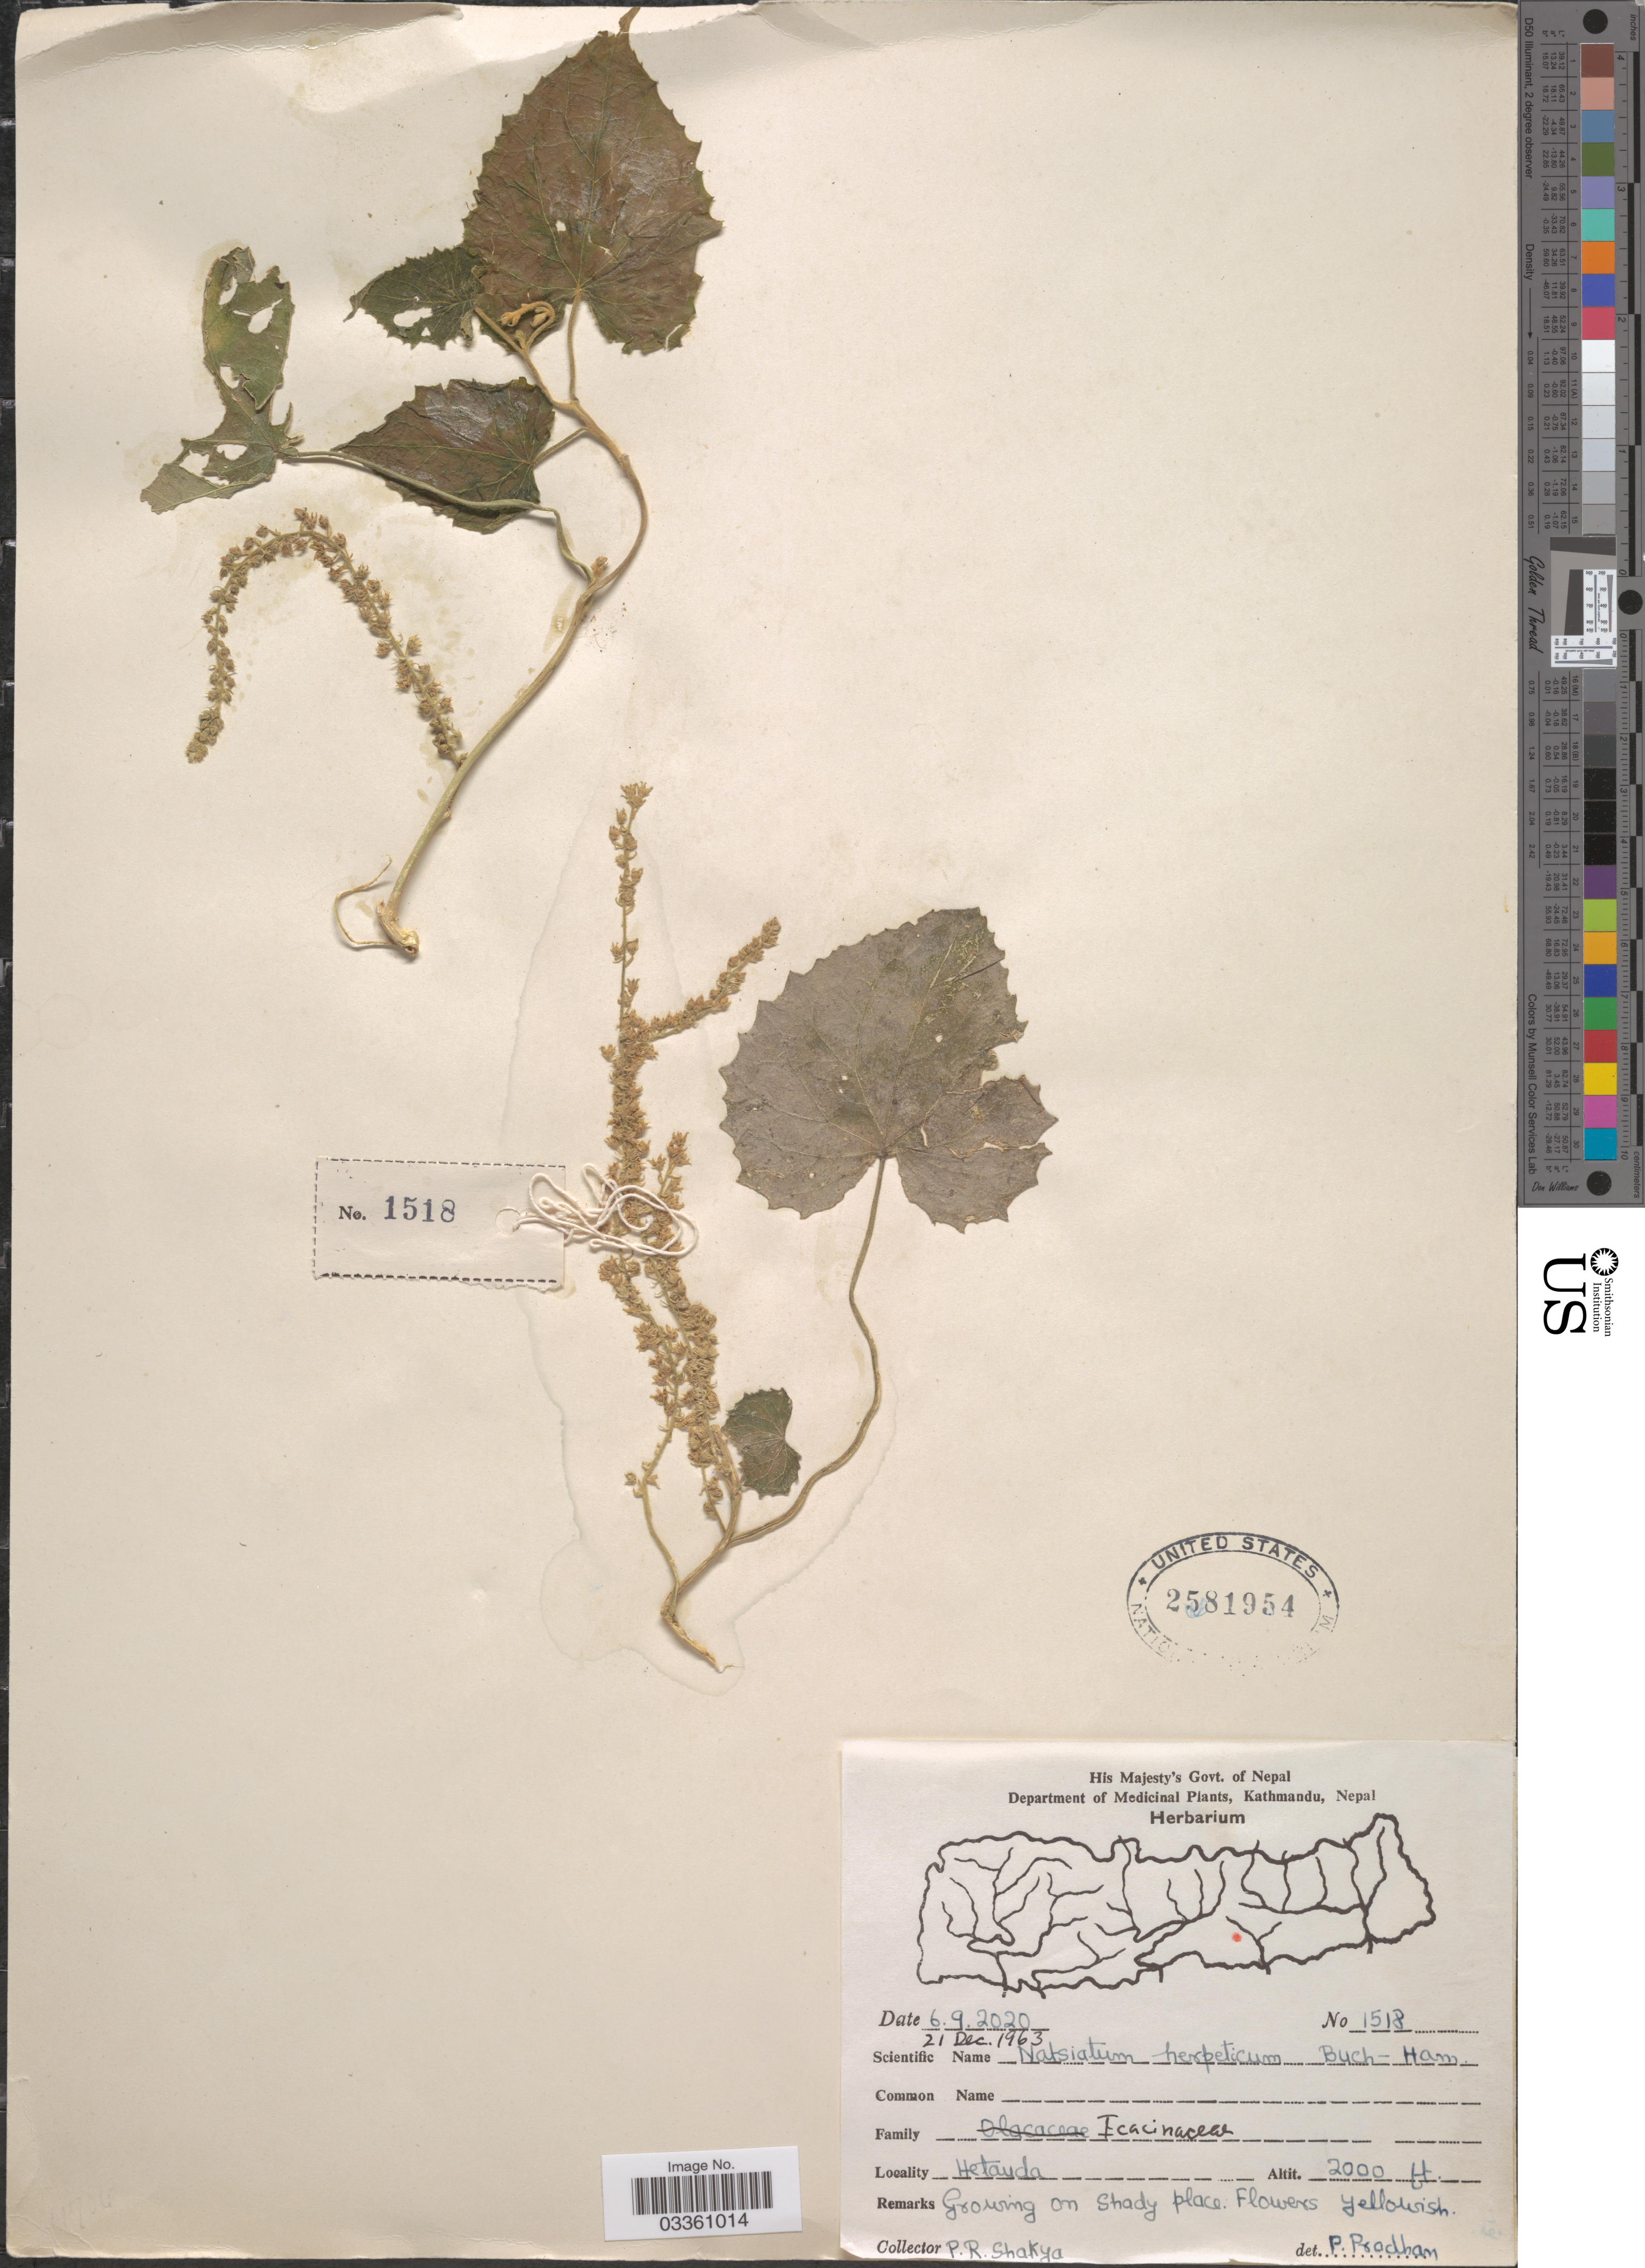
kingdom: Plantae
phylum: Tracheophyta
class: Magnoliopsida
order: Icacinales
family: Icacinaceae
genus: Natsiatum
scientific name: Natsiatum herpeticum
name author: Buch.-Ham. ex Arn.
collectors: P. Shakya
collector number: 1518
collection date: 1963-12-21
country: Nepal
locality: Hetauda.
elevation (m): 610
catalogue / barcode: US 2581954